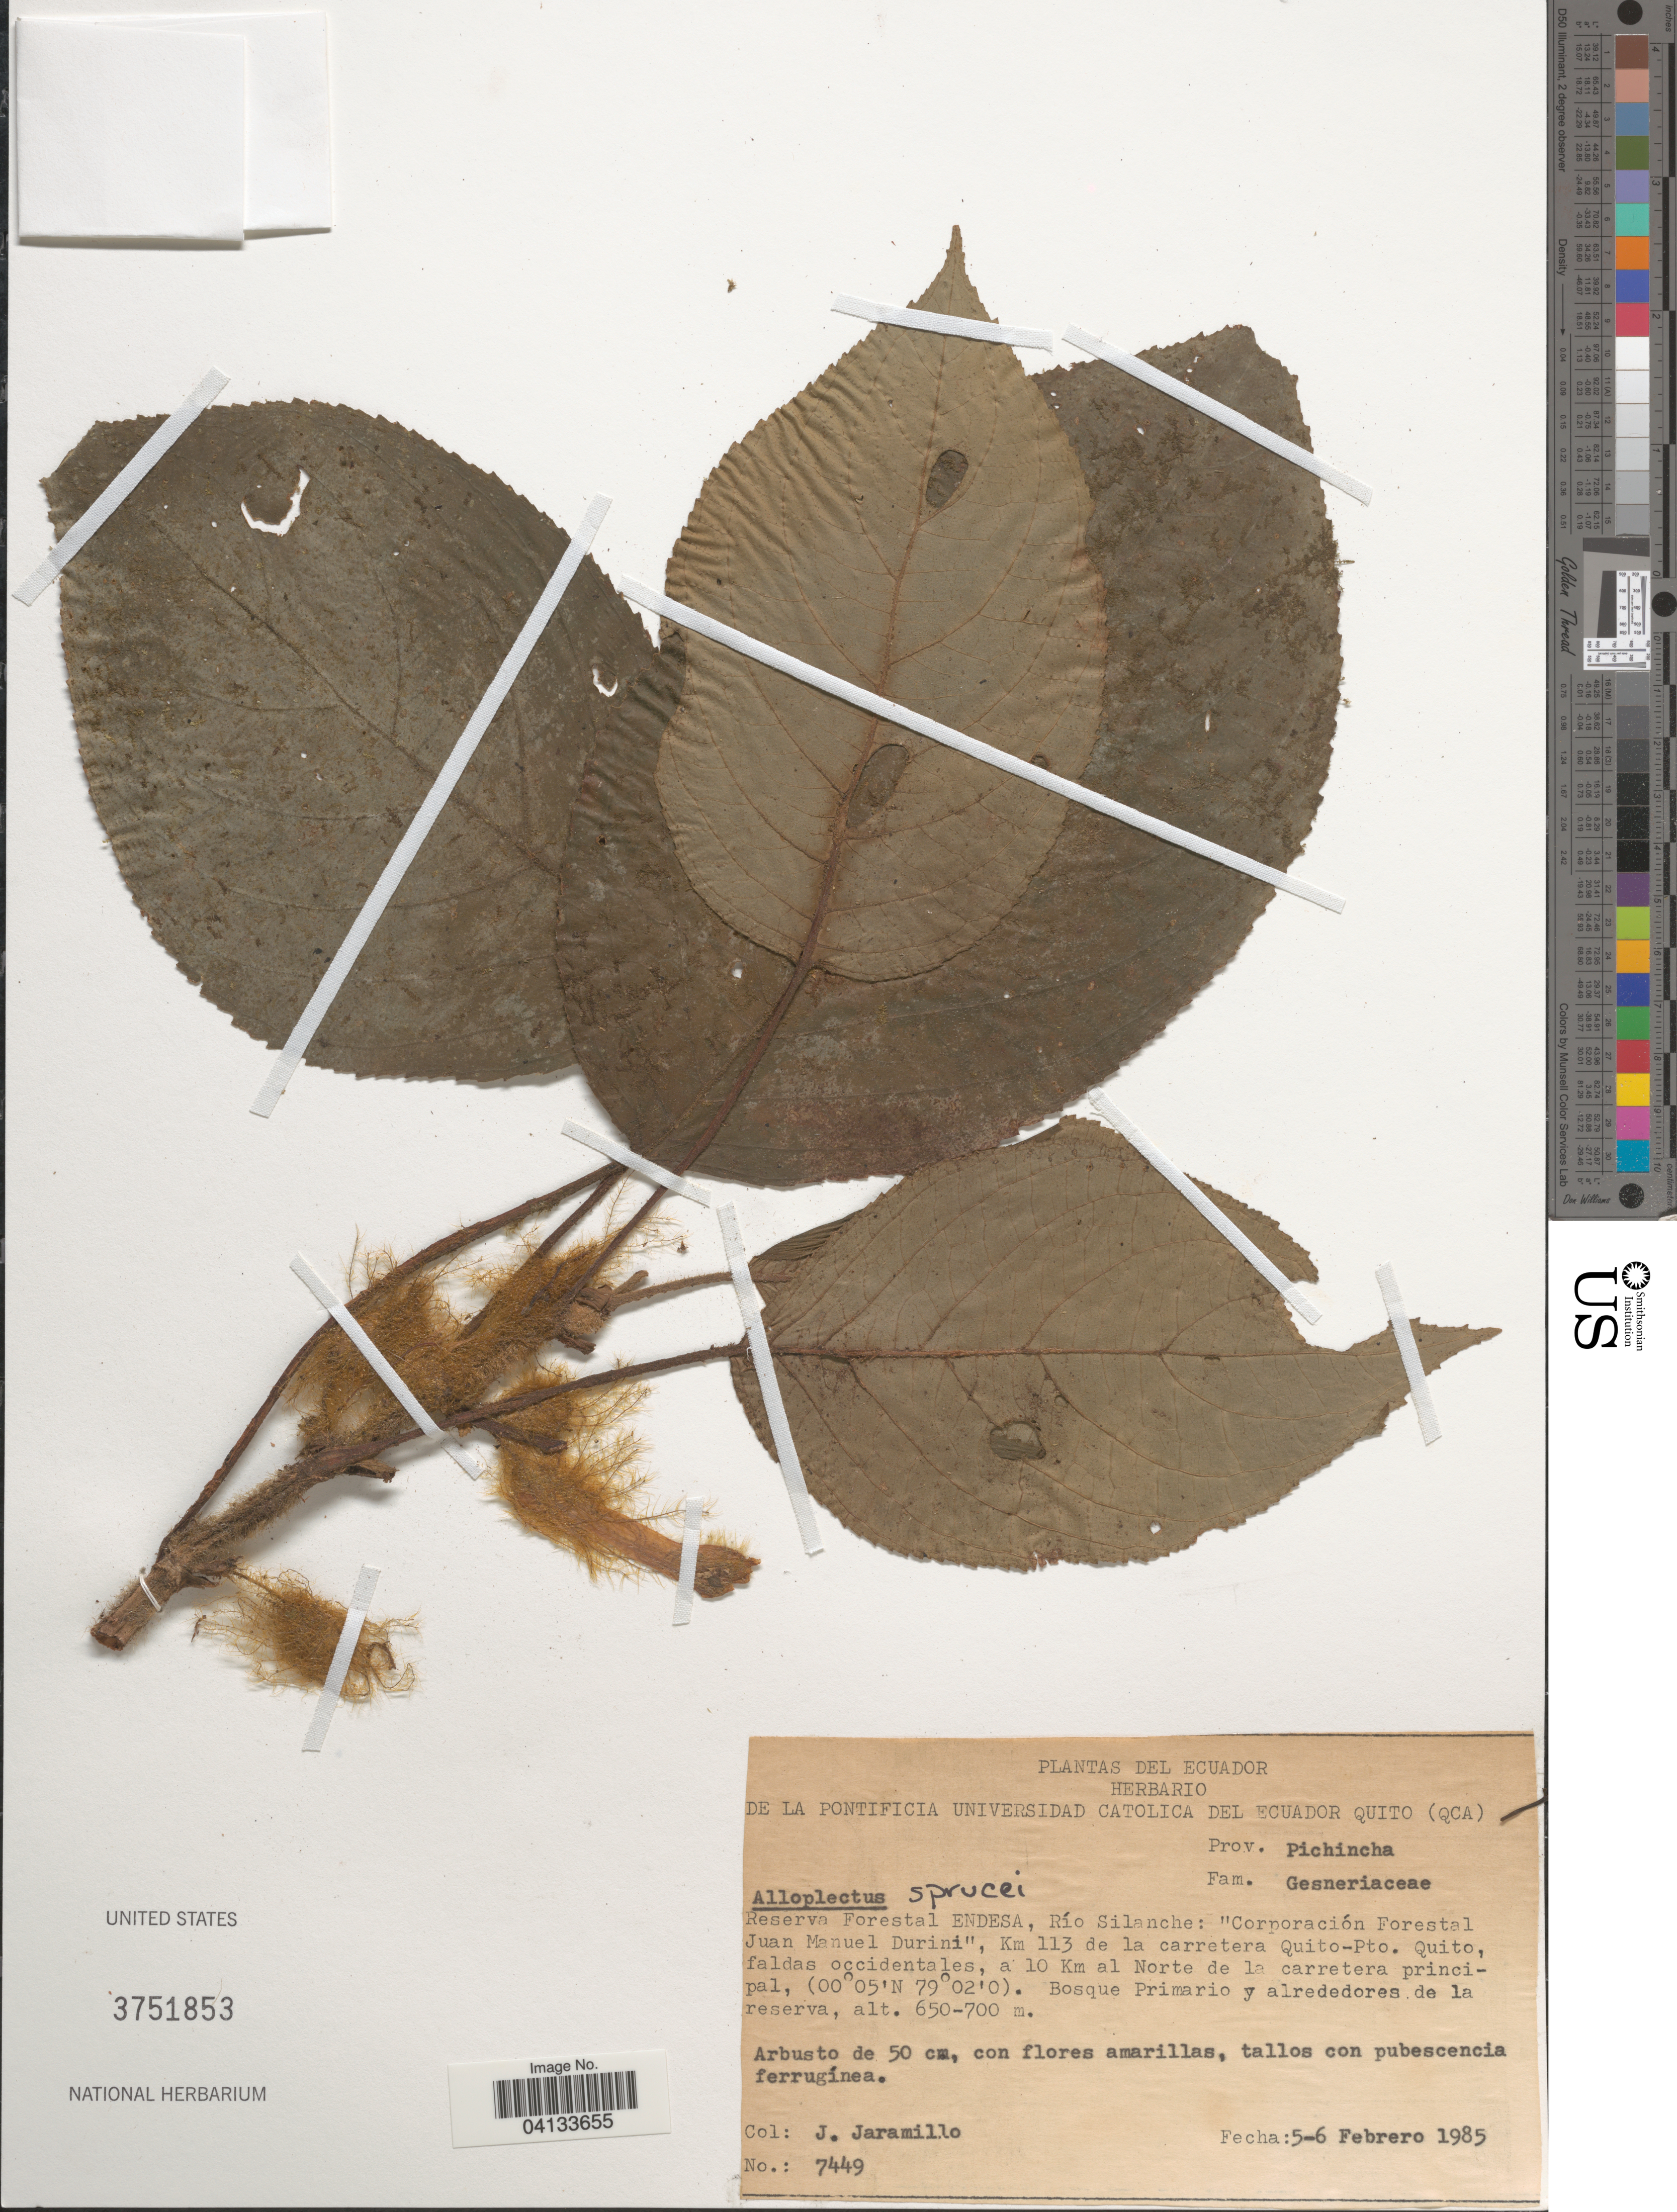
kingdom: Plantae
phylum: Tracheophyta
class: Magnoliopsida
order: Lamiales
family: Gesneriaceae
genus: Alloplectus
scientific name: Alloplectus sprucei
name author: (Kuntze) Wiehler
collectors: J. Jaramillo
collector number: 7449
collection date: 1985-02-05/1985-02-06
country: Ecuador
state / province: Pichincha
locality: Reserva Forestal ENDESA, Río Silanche: "Corporación Forestal Juan Manuel Durini", Km 113 de la carretera Quito-Pto. Quito, faldas occidentales, a 10 Km al Norte de la carretera principal.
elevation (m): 650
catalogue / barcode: US 3751853